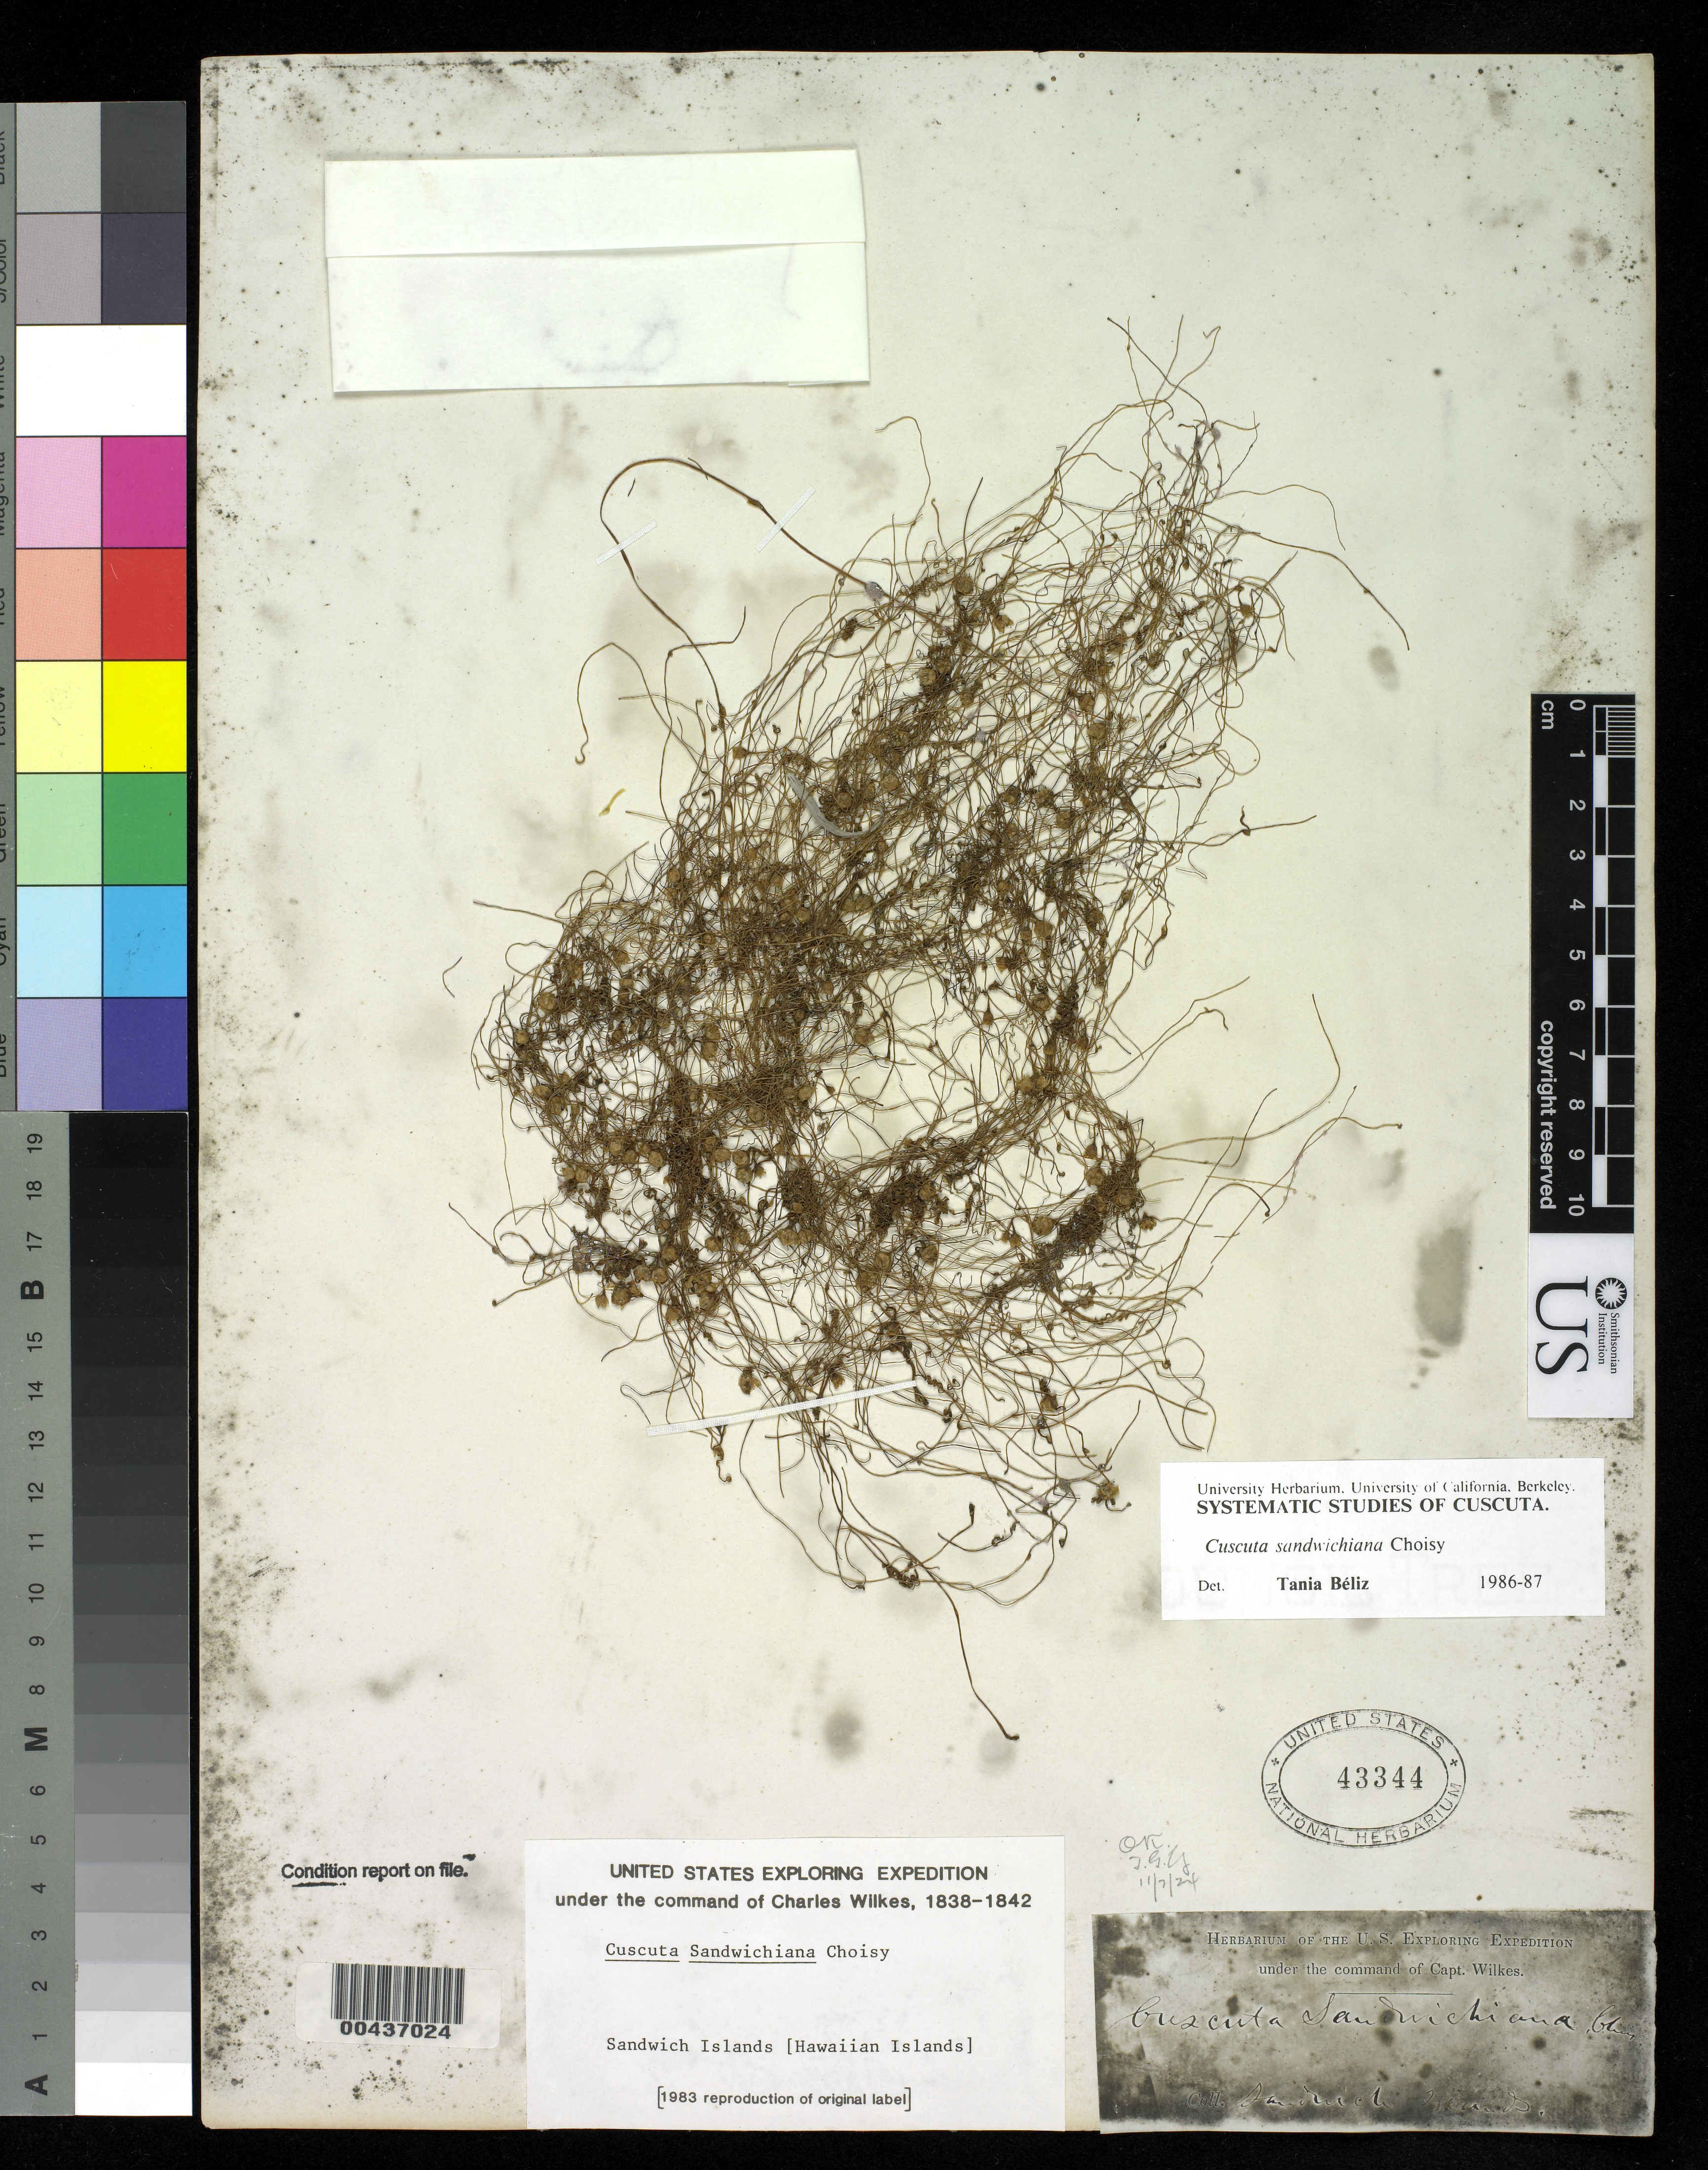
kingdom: Plantae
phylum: Tracheophyta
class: Magnoliopsida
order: Solanales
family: Convolvulaceae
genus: Cuscuta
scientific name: Cuscuta sandwichiana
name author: Choisy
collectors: Wilkes Explor. Exped.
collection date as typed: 1838 to -- --- 1842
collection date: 1838/1842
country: United States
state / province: Hawaii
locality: Sandwich Islands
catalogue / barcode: US 43344